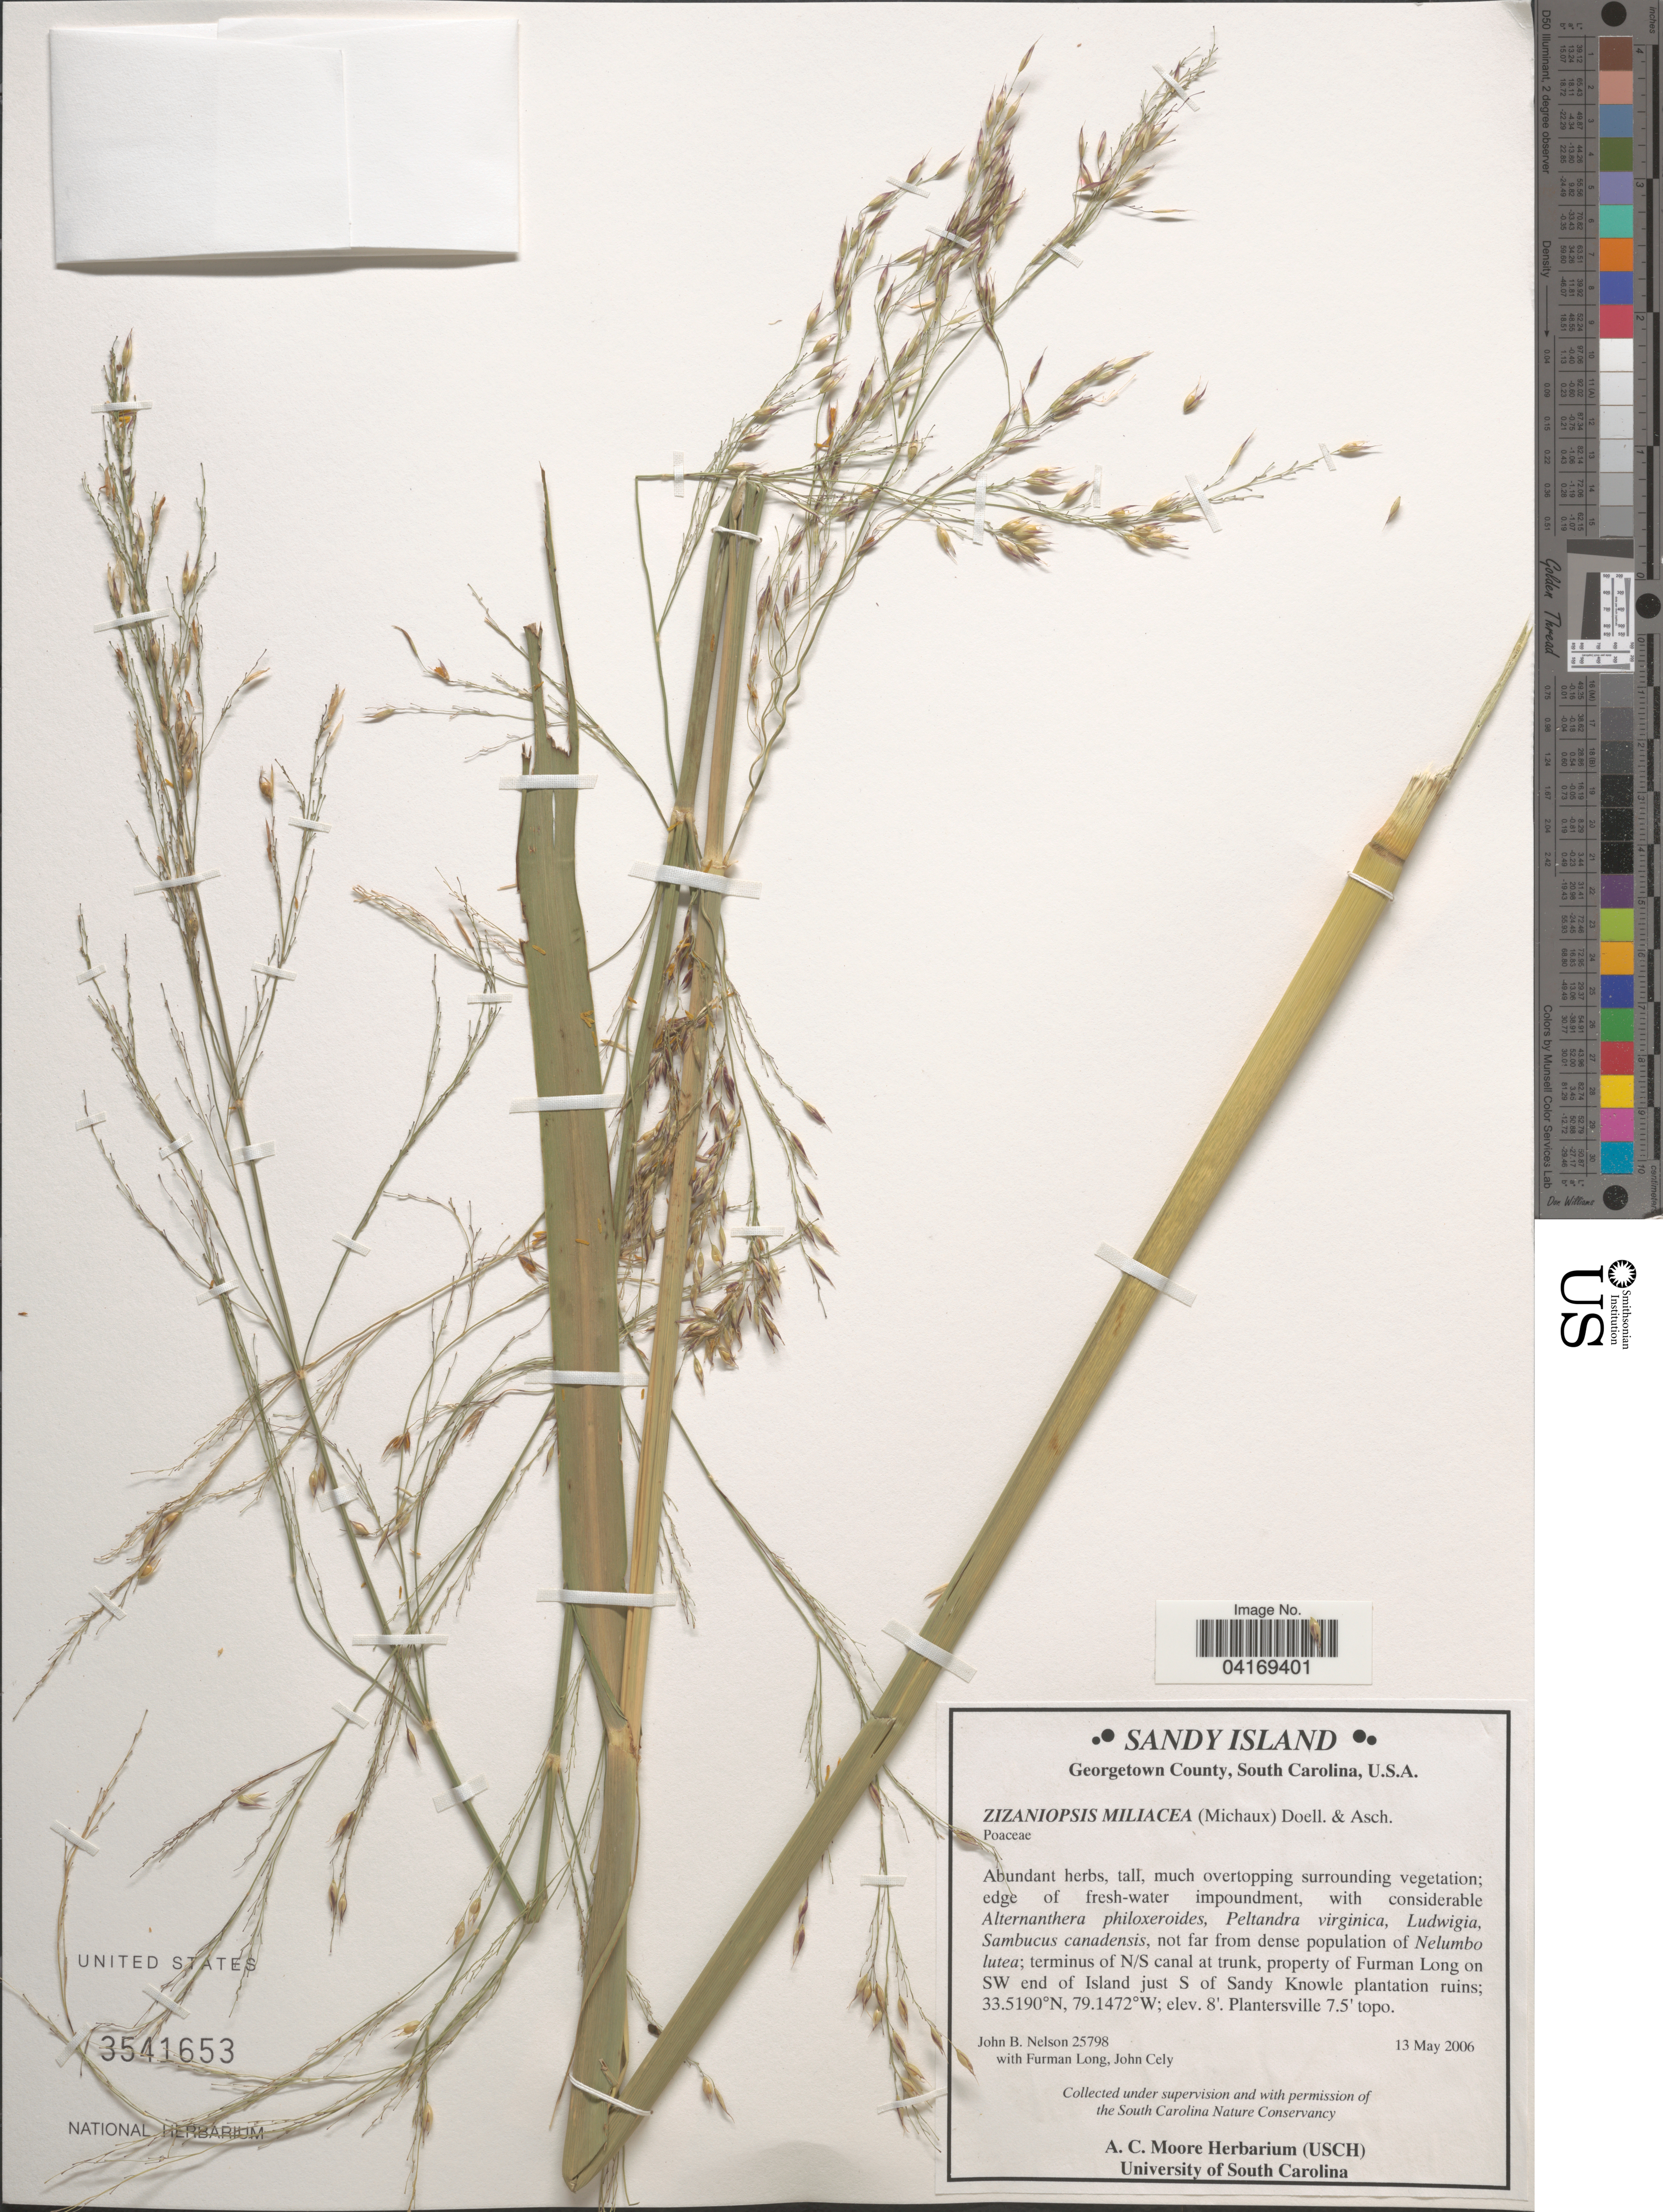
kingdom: Plantae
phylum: Tracheophyta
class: Liliopsida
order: Poales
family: Poaceae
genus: Zizaniopsis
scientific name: Zizaniopsis miliacea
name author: (Michx.) Döll & Asch.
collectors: J. B. Nelson, F. Long & J. Cely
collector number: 25798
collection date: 2006-05-13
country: United States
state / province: South Carolina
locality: Sandy Island. Georgetown County. Terminus of N/S canal at trunk, property of Furman Long on SW end of Island just S of Sandy Knowle plantation ruins.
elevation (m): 2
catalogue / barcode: US 3541653